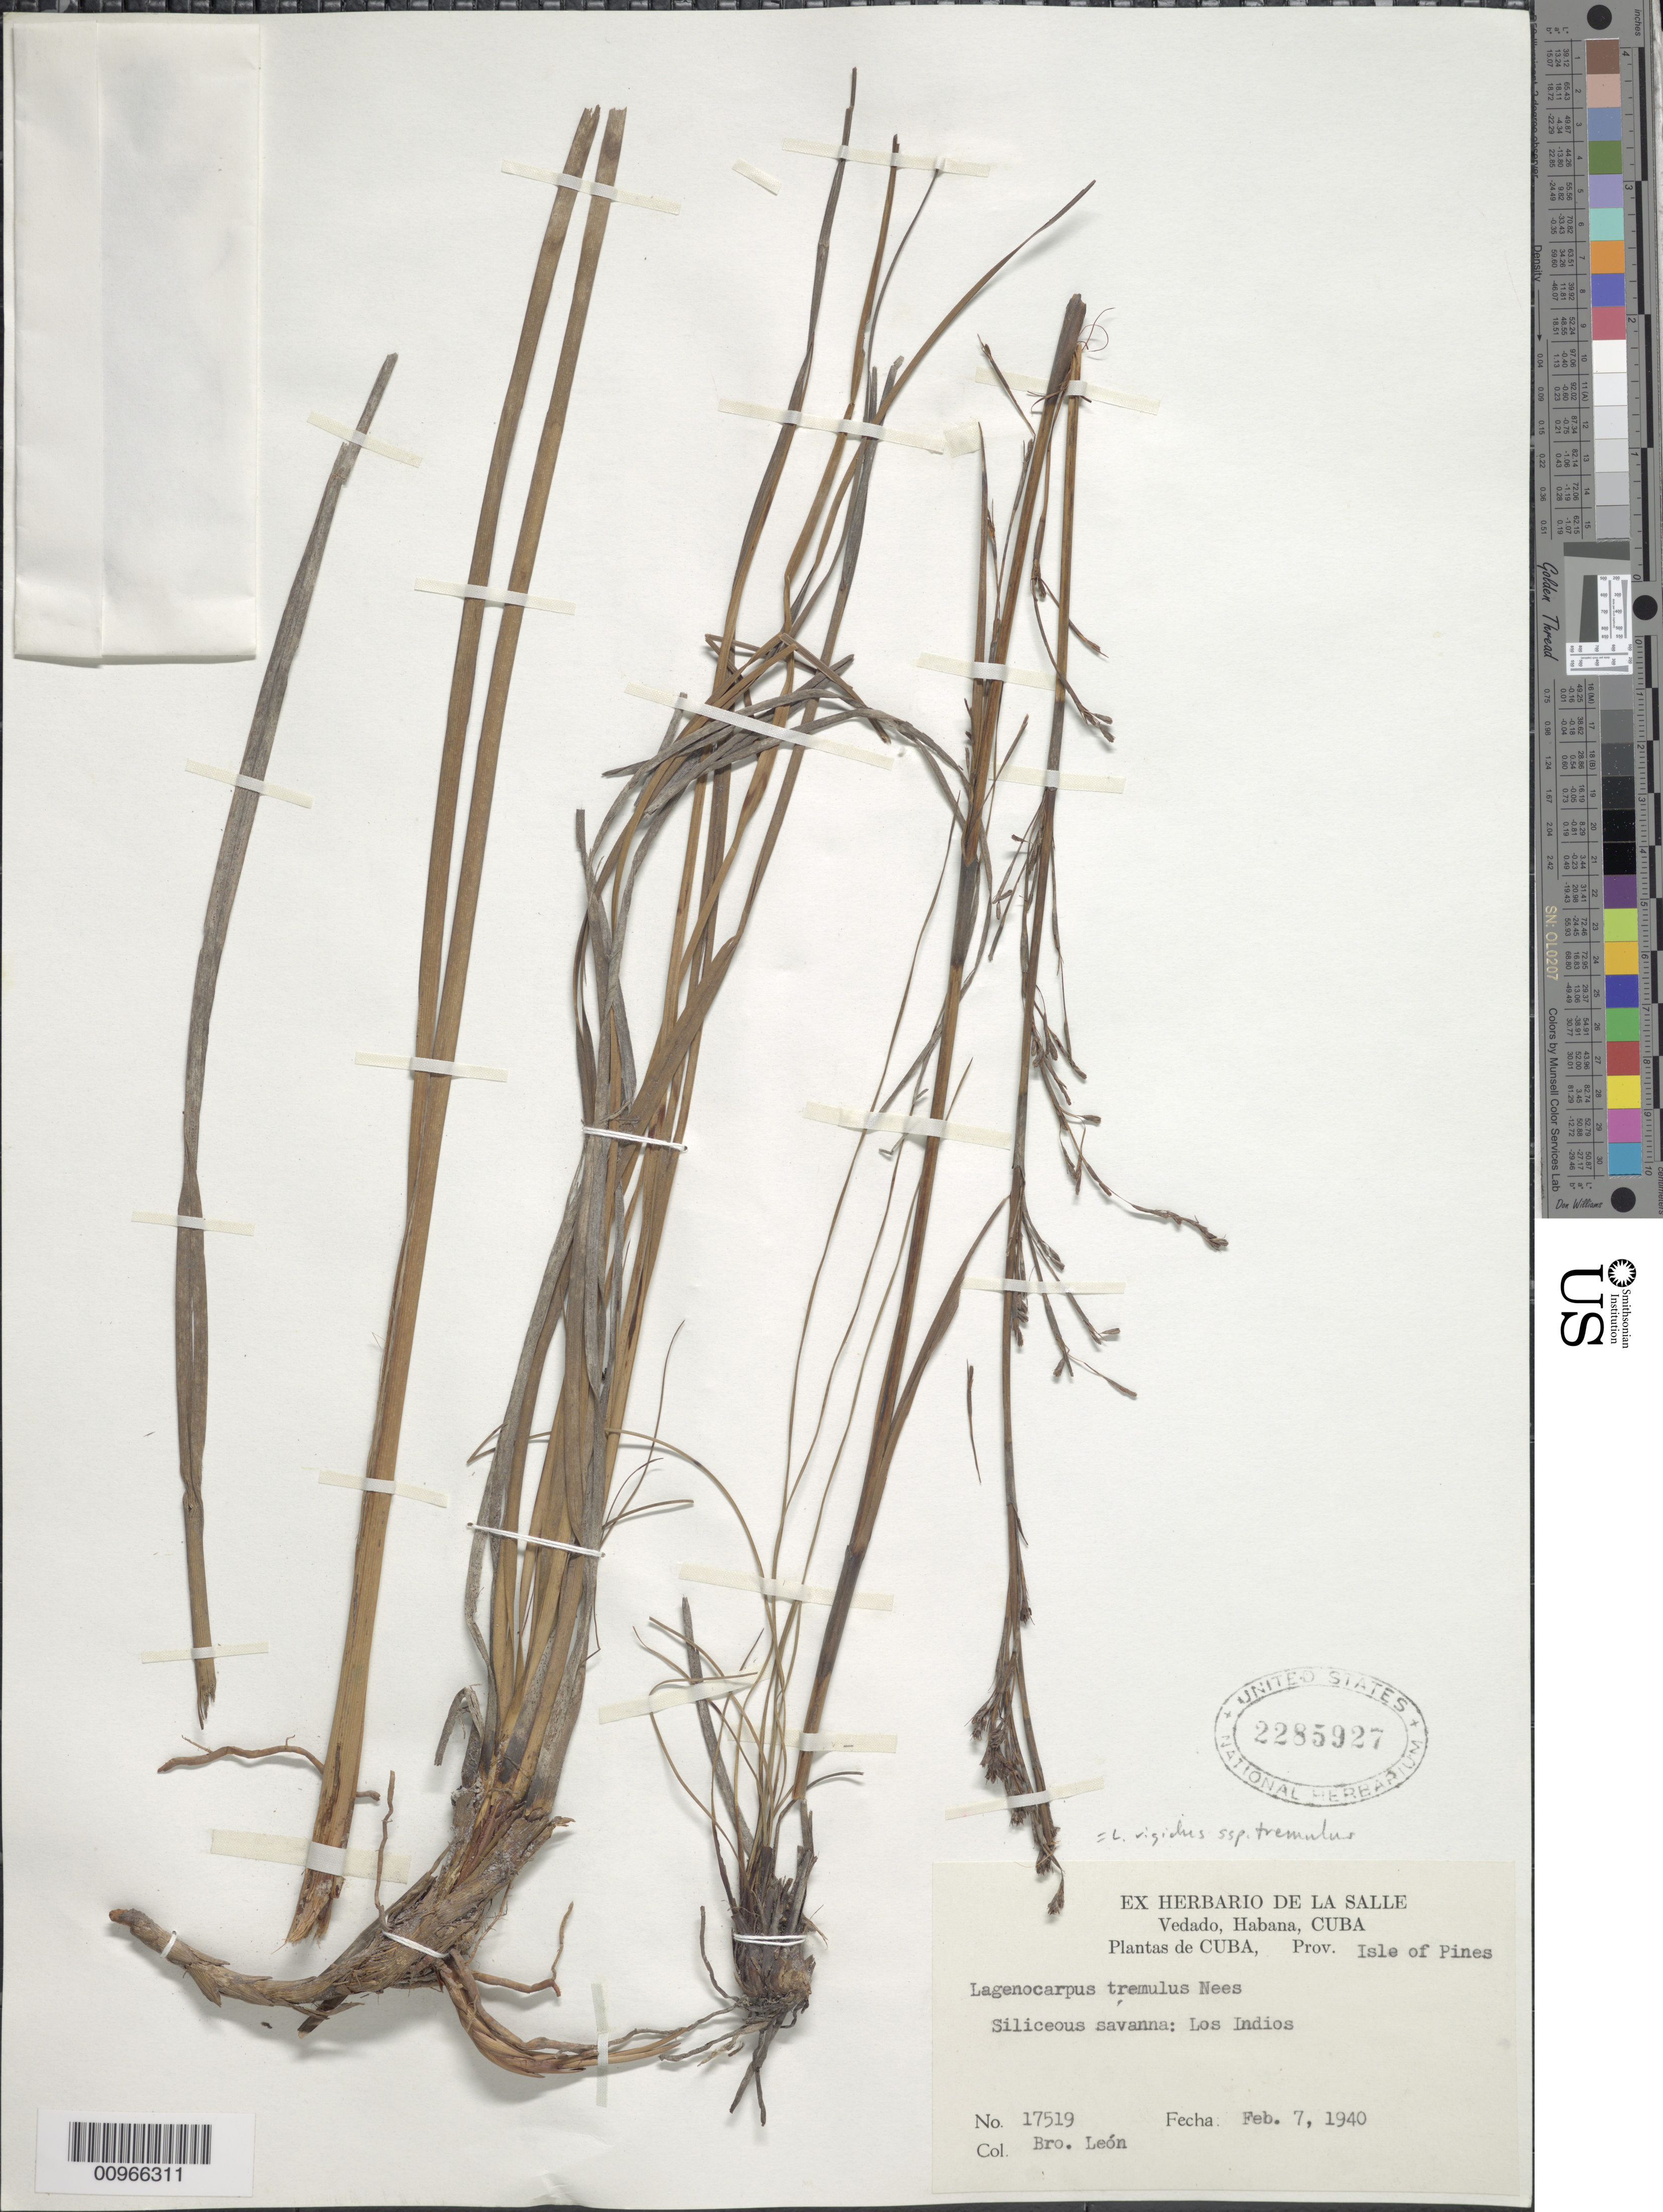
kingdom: Plantae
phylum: Tracheophyta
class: Liliopsida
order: Poales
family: Cyperaceae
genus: Lagenocarpus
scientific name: Lagenocarpus rigidus subsp. tremulus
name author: (Nees) T. Koyama & Maguire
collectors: Bro. León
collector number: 17519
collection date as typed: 07 Feb 1940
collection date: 1940-02-07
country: Cuba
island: Isla de la Juventud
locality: Los Indios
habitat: Siliceous savanna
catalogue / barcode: US 2285927